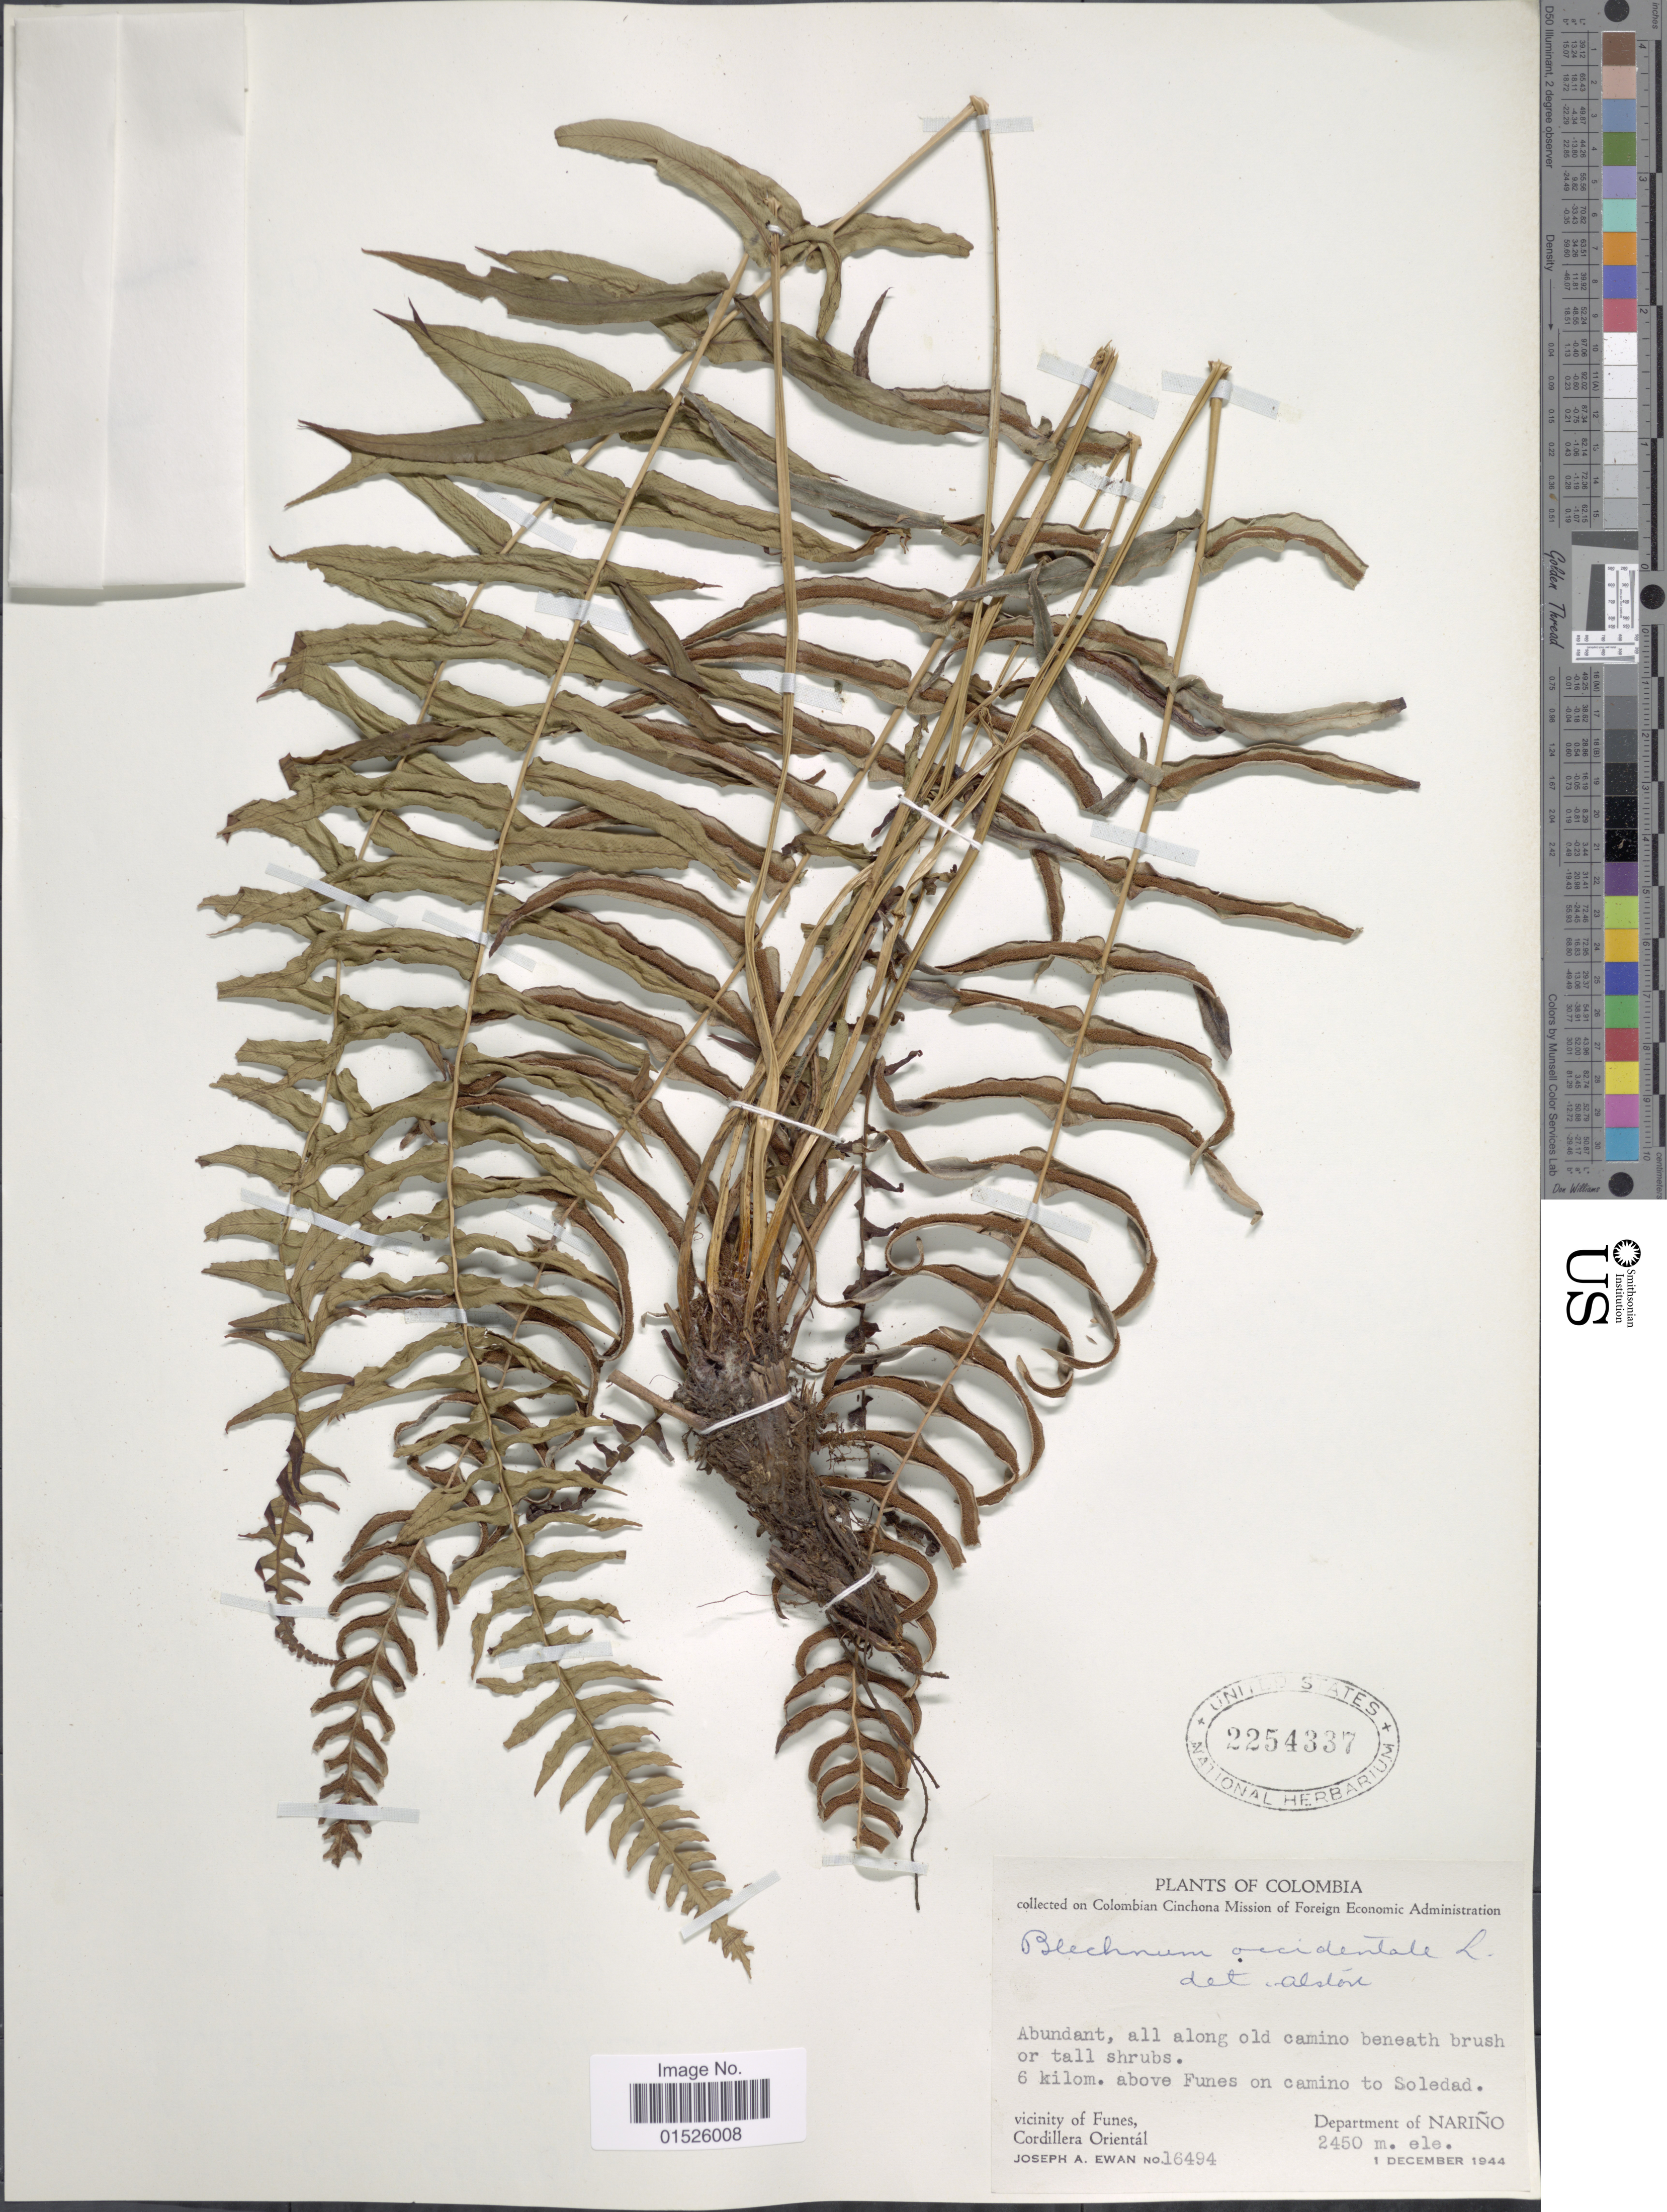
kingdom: Plantae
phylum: Tracheophyta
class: Polypodiopsida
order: Polypodiales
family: Blechnaceae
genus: Blechnum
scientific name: Blechnum glandulosum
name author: Link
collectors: J. A. Ewan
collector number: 16494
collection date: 1944-12-01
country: Colombia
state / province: Nariño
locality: Colombia, along old camino bebeath brush or tall shrubs, 6 kilom. above Funes on camino to Soledad. Department of Narino. Vicinity of Funes, Cordillera Oriental.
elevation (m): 2450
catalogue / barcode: US 2254337